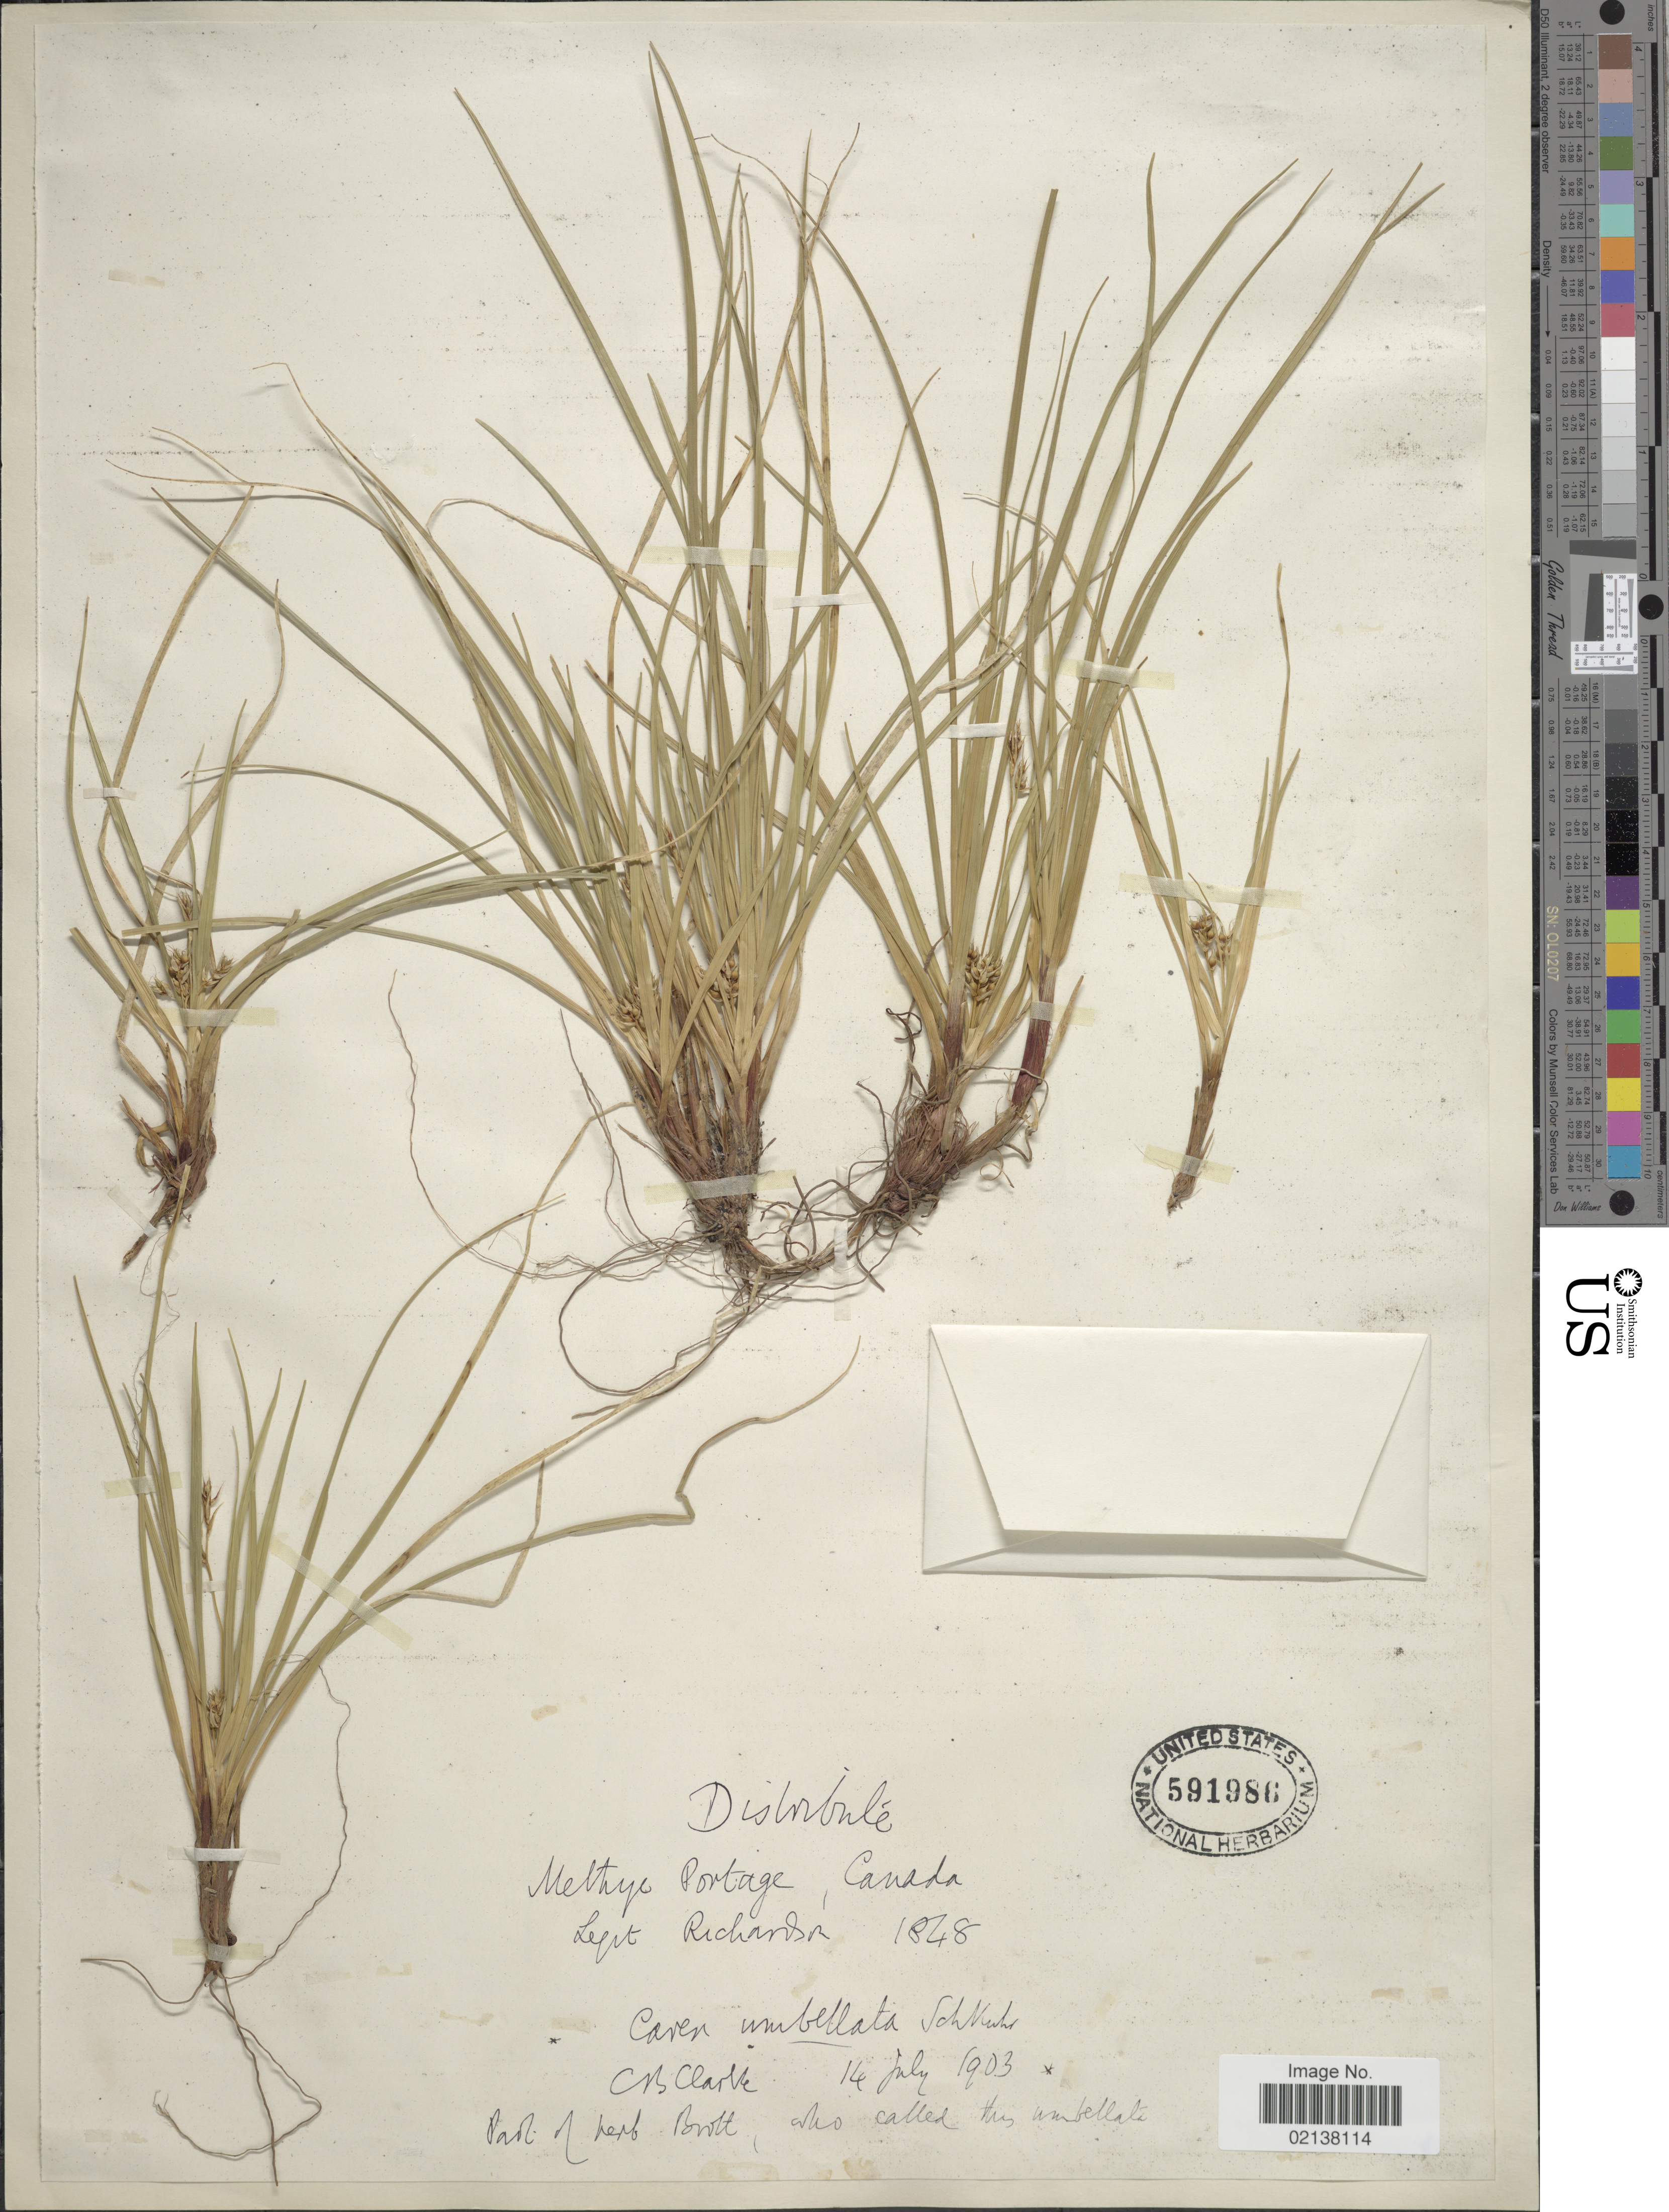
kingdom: Plantae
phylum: Tracheophyta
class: Liliopsida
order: Poales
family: Cyperaceae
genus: Carex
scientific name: Carex umbellata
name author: Schkuhr ex Willd.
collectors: -- Richardson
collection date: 1848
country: Canada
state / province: Saskatchewan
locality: Methye Portage, Canada.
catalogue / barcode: US 591986